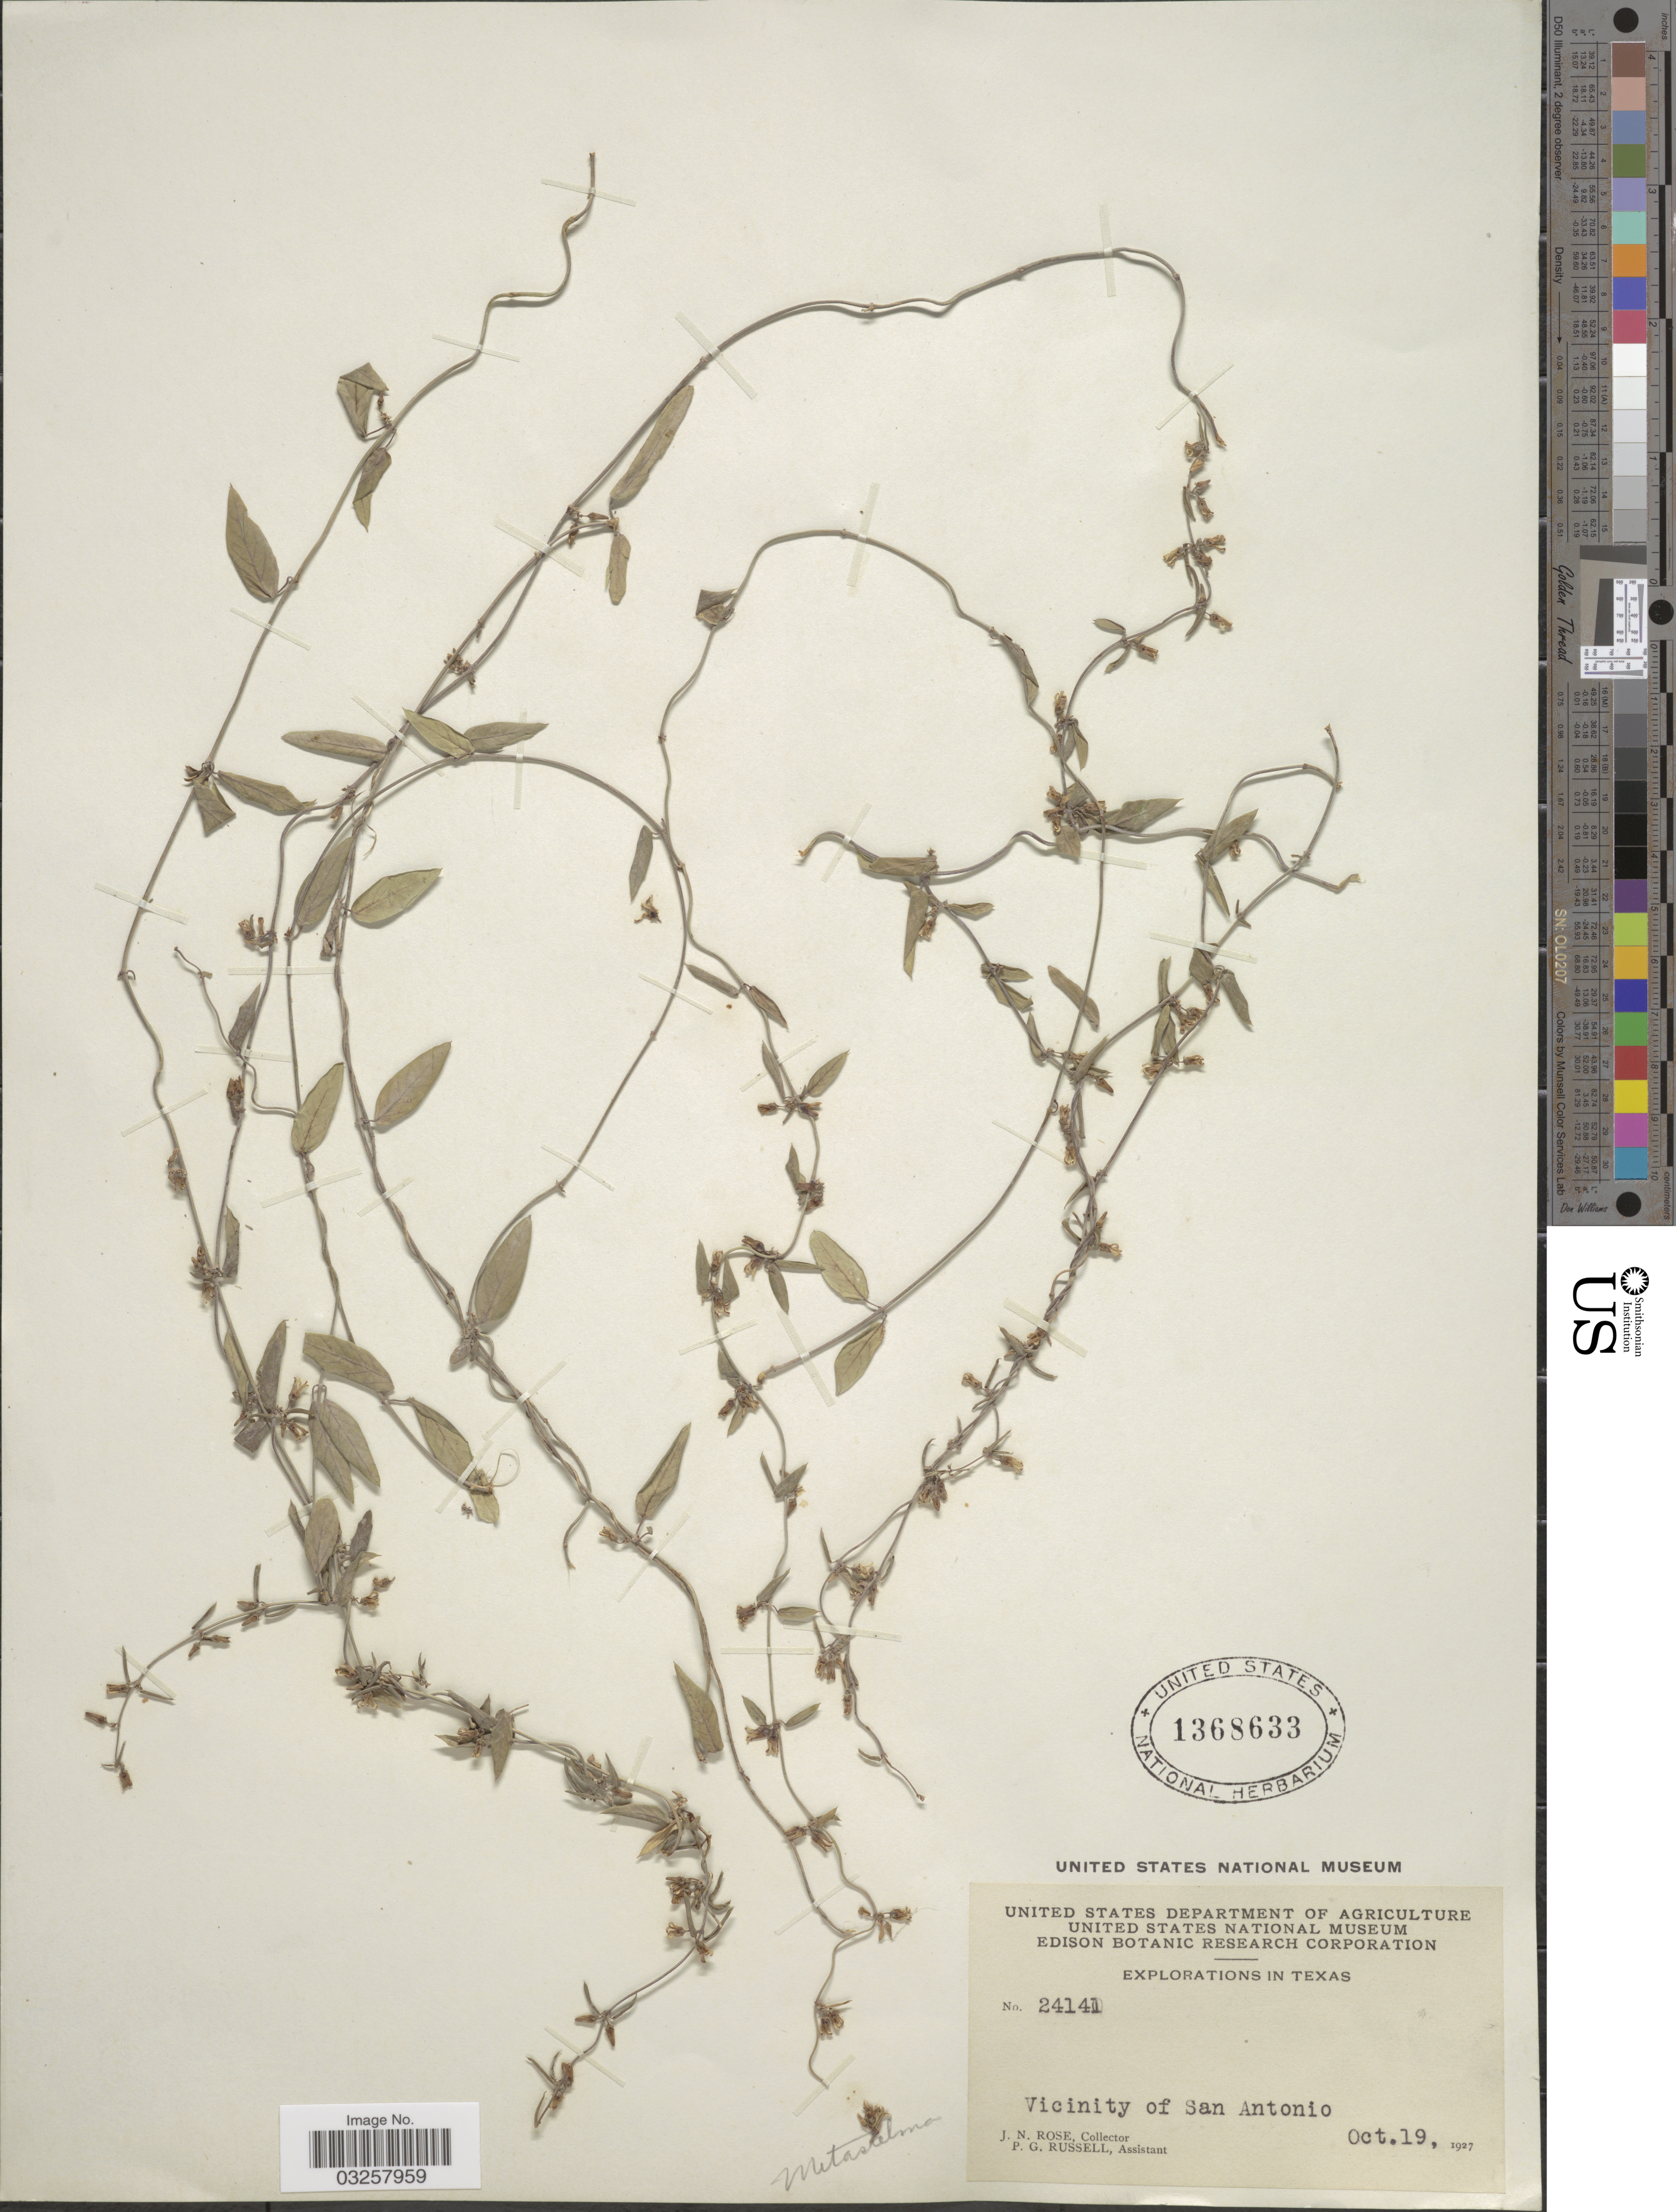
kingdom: Plantae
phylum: Tracheophyta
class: Magnoliopsida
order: Gentianales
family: Apocynaceae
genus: Metastelma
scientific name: Metastelma barbigerum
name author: Scheele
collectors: J. N. Rose & P. G. Russell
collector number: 24141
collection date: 1927-10-19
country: United States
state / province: Texas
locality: Vicinity of San Antonio.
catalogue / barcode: US 1368633